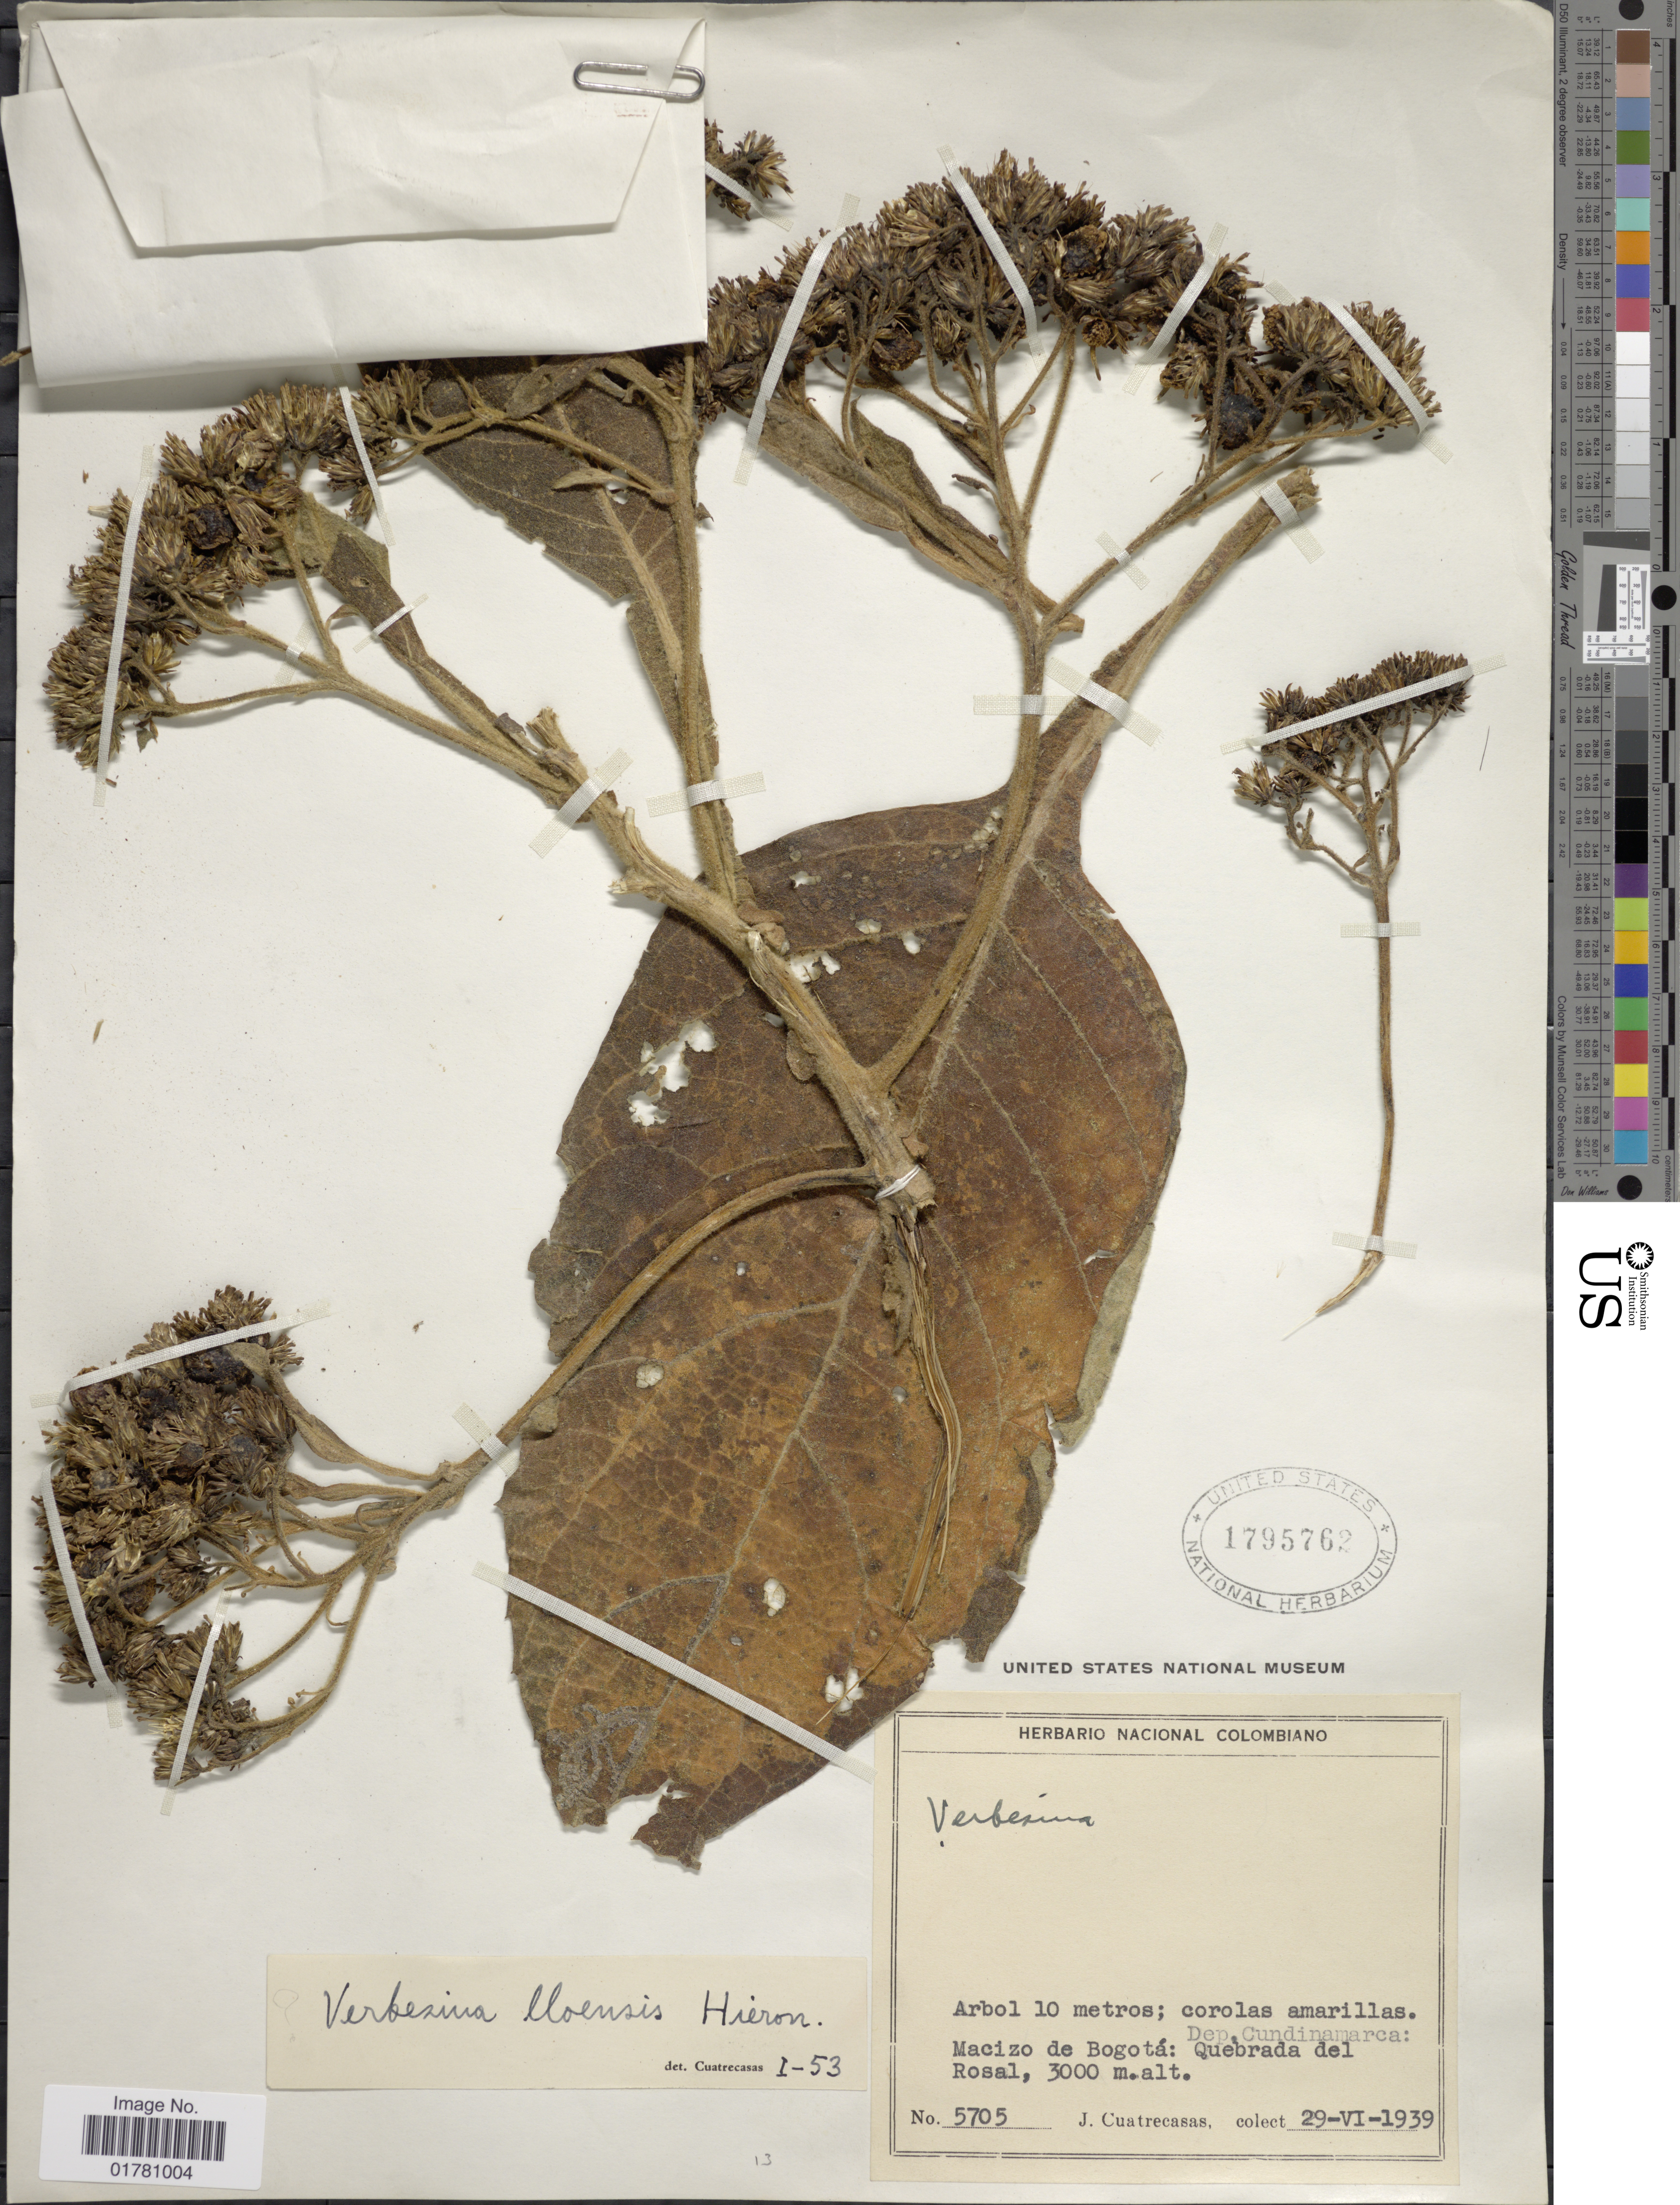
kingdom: Plantae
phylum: Tracheophyta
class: Magnoliopsida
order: Asterales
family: Asteraceae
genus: Verbesina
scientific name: Verbesina lloensis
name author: Hieron.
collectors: J. Cuatrecasas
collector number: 5705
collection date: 1939-06-29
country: Colombia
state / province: Cundinamarca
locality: Dep. Cundinamarca, Macizo de Bogotá: Quebrada del Rosal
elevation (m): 30000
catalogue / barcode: US 1795762